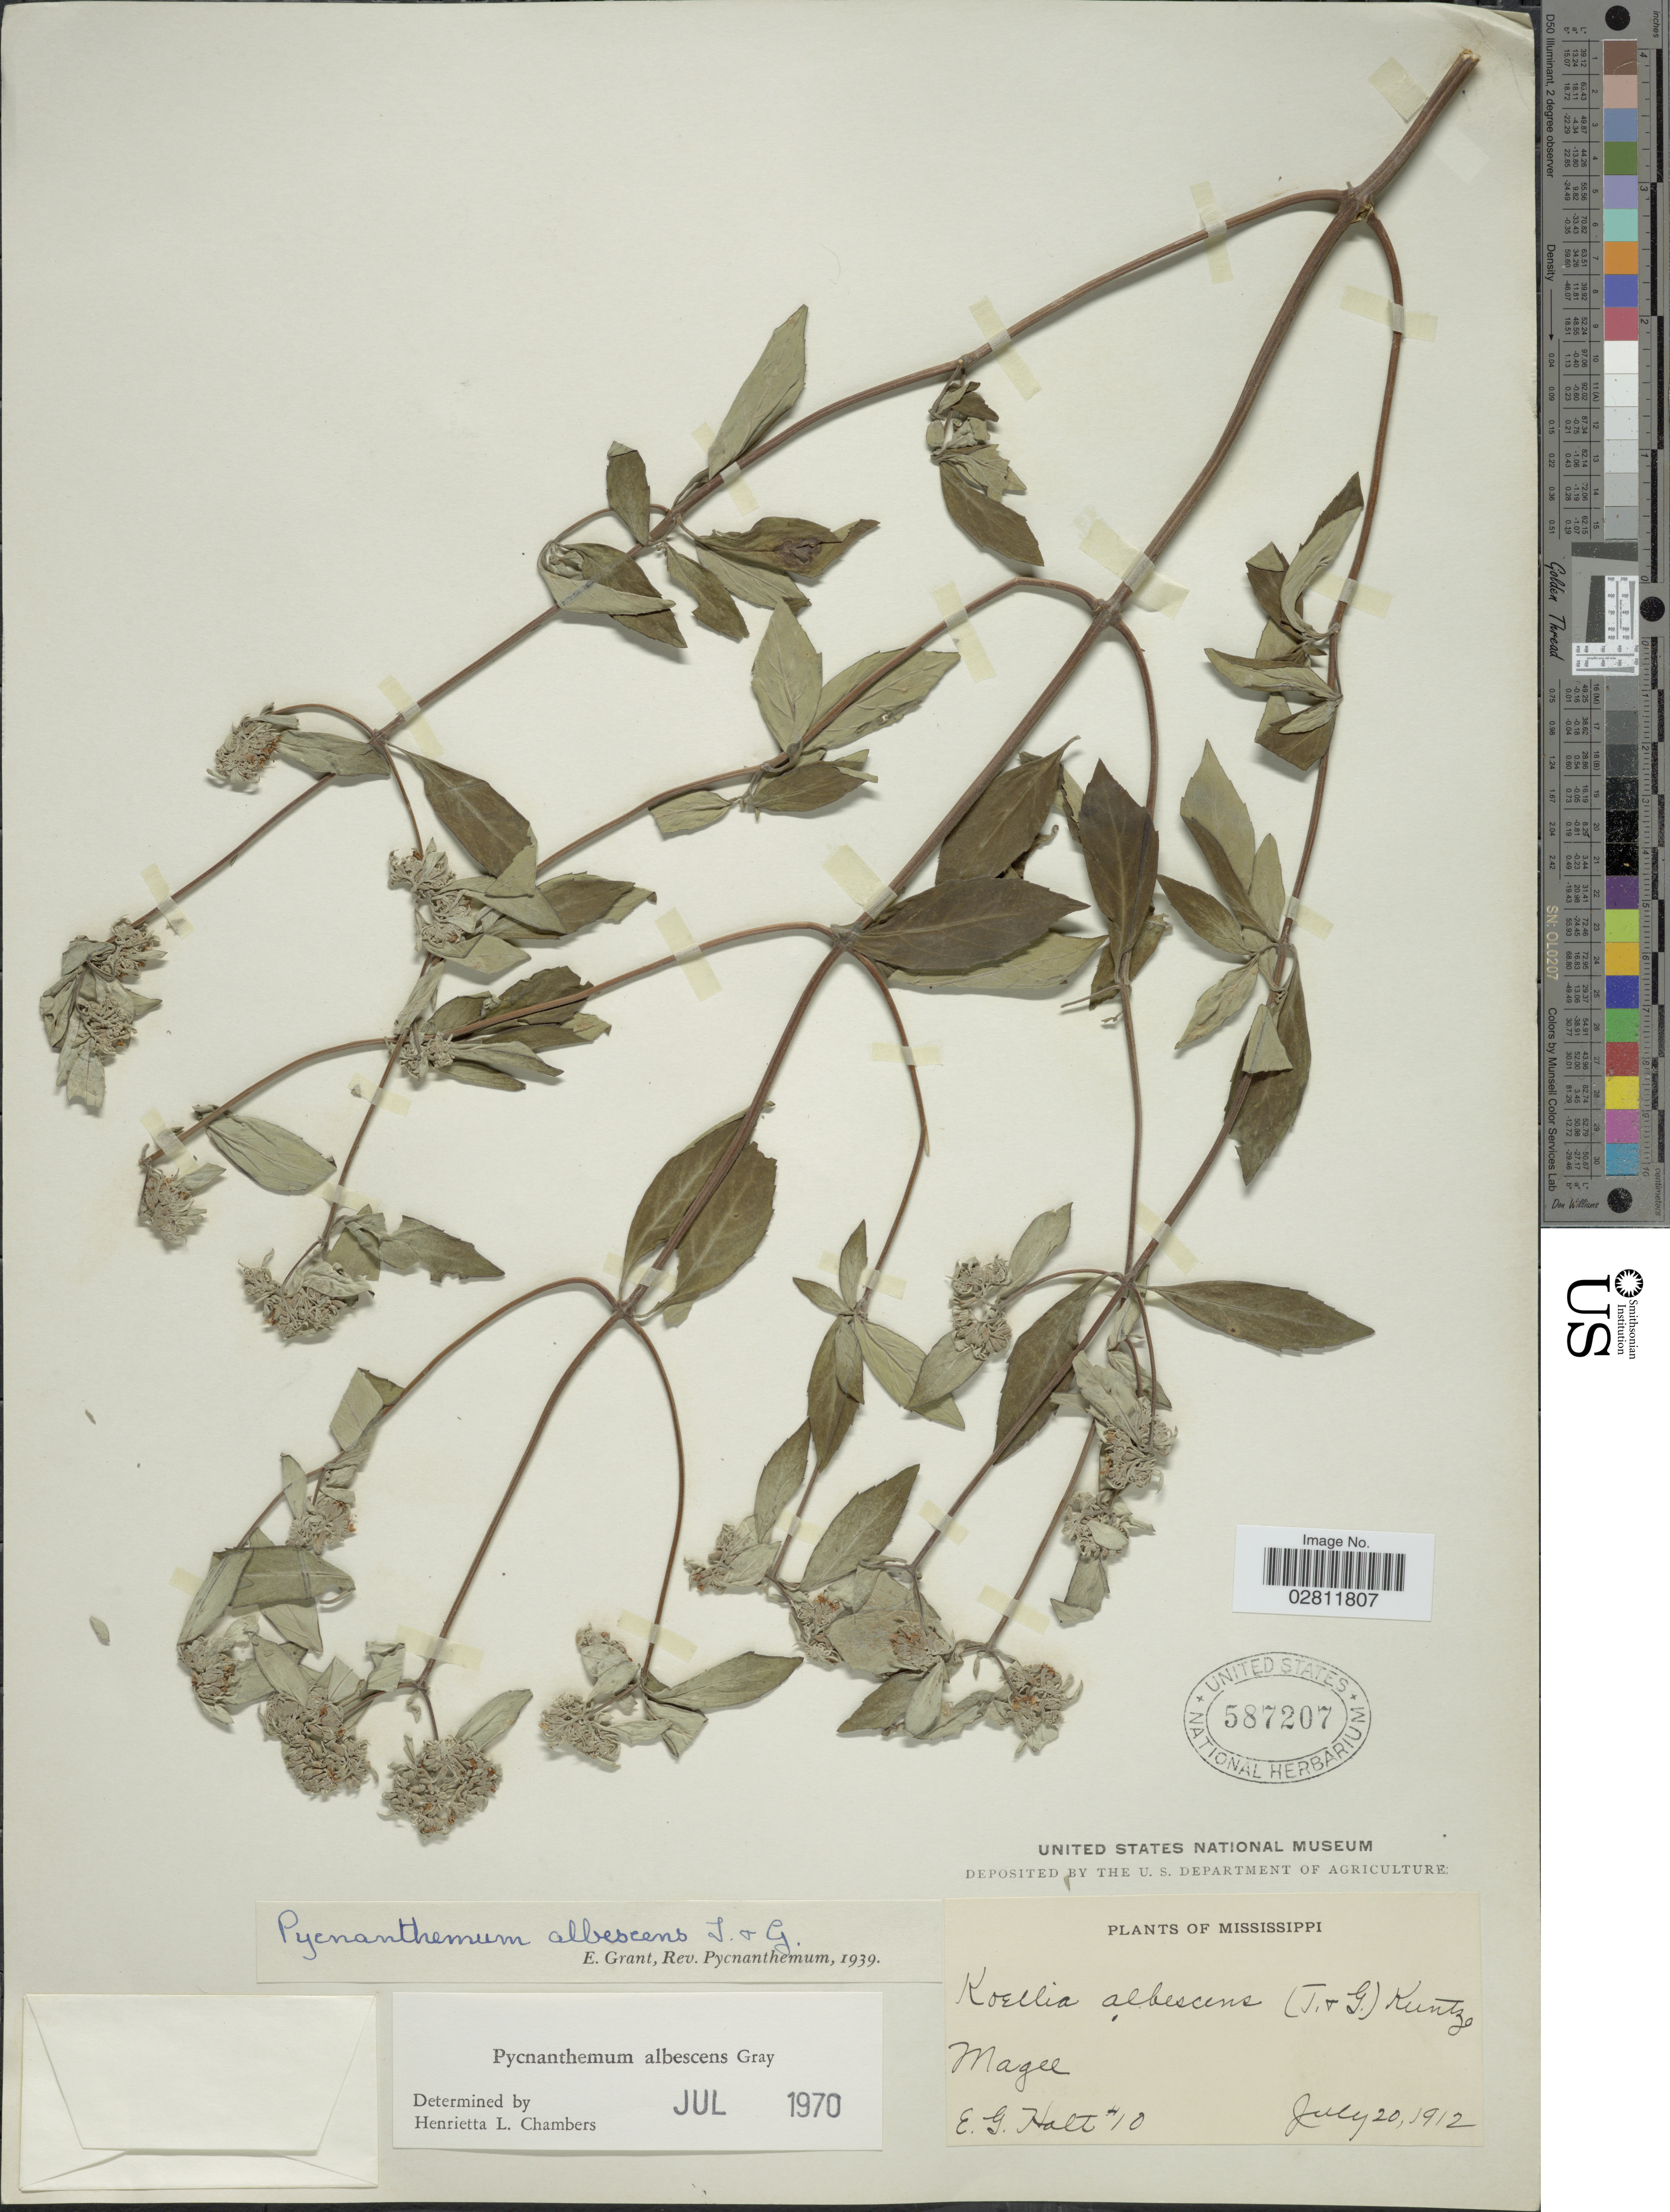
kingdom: Plantae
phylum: Tracheophyta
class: Magnoliopsida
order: Lamiales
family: Lamiaceae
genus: Pycnanthemum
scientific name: Pycnanthemum albescens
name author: Torr. & A. Gray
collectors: E. Halt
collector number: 10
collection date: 1912-07-20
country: United States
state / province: Mississippi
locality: Magee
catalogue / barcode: US 587207